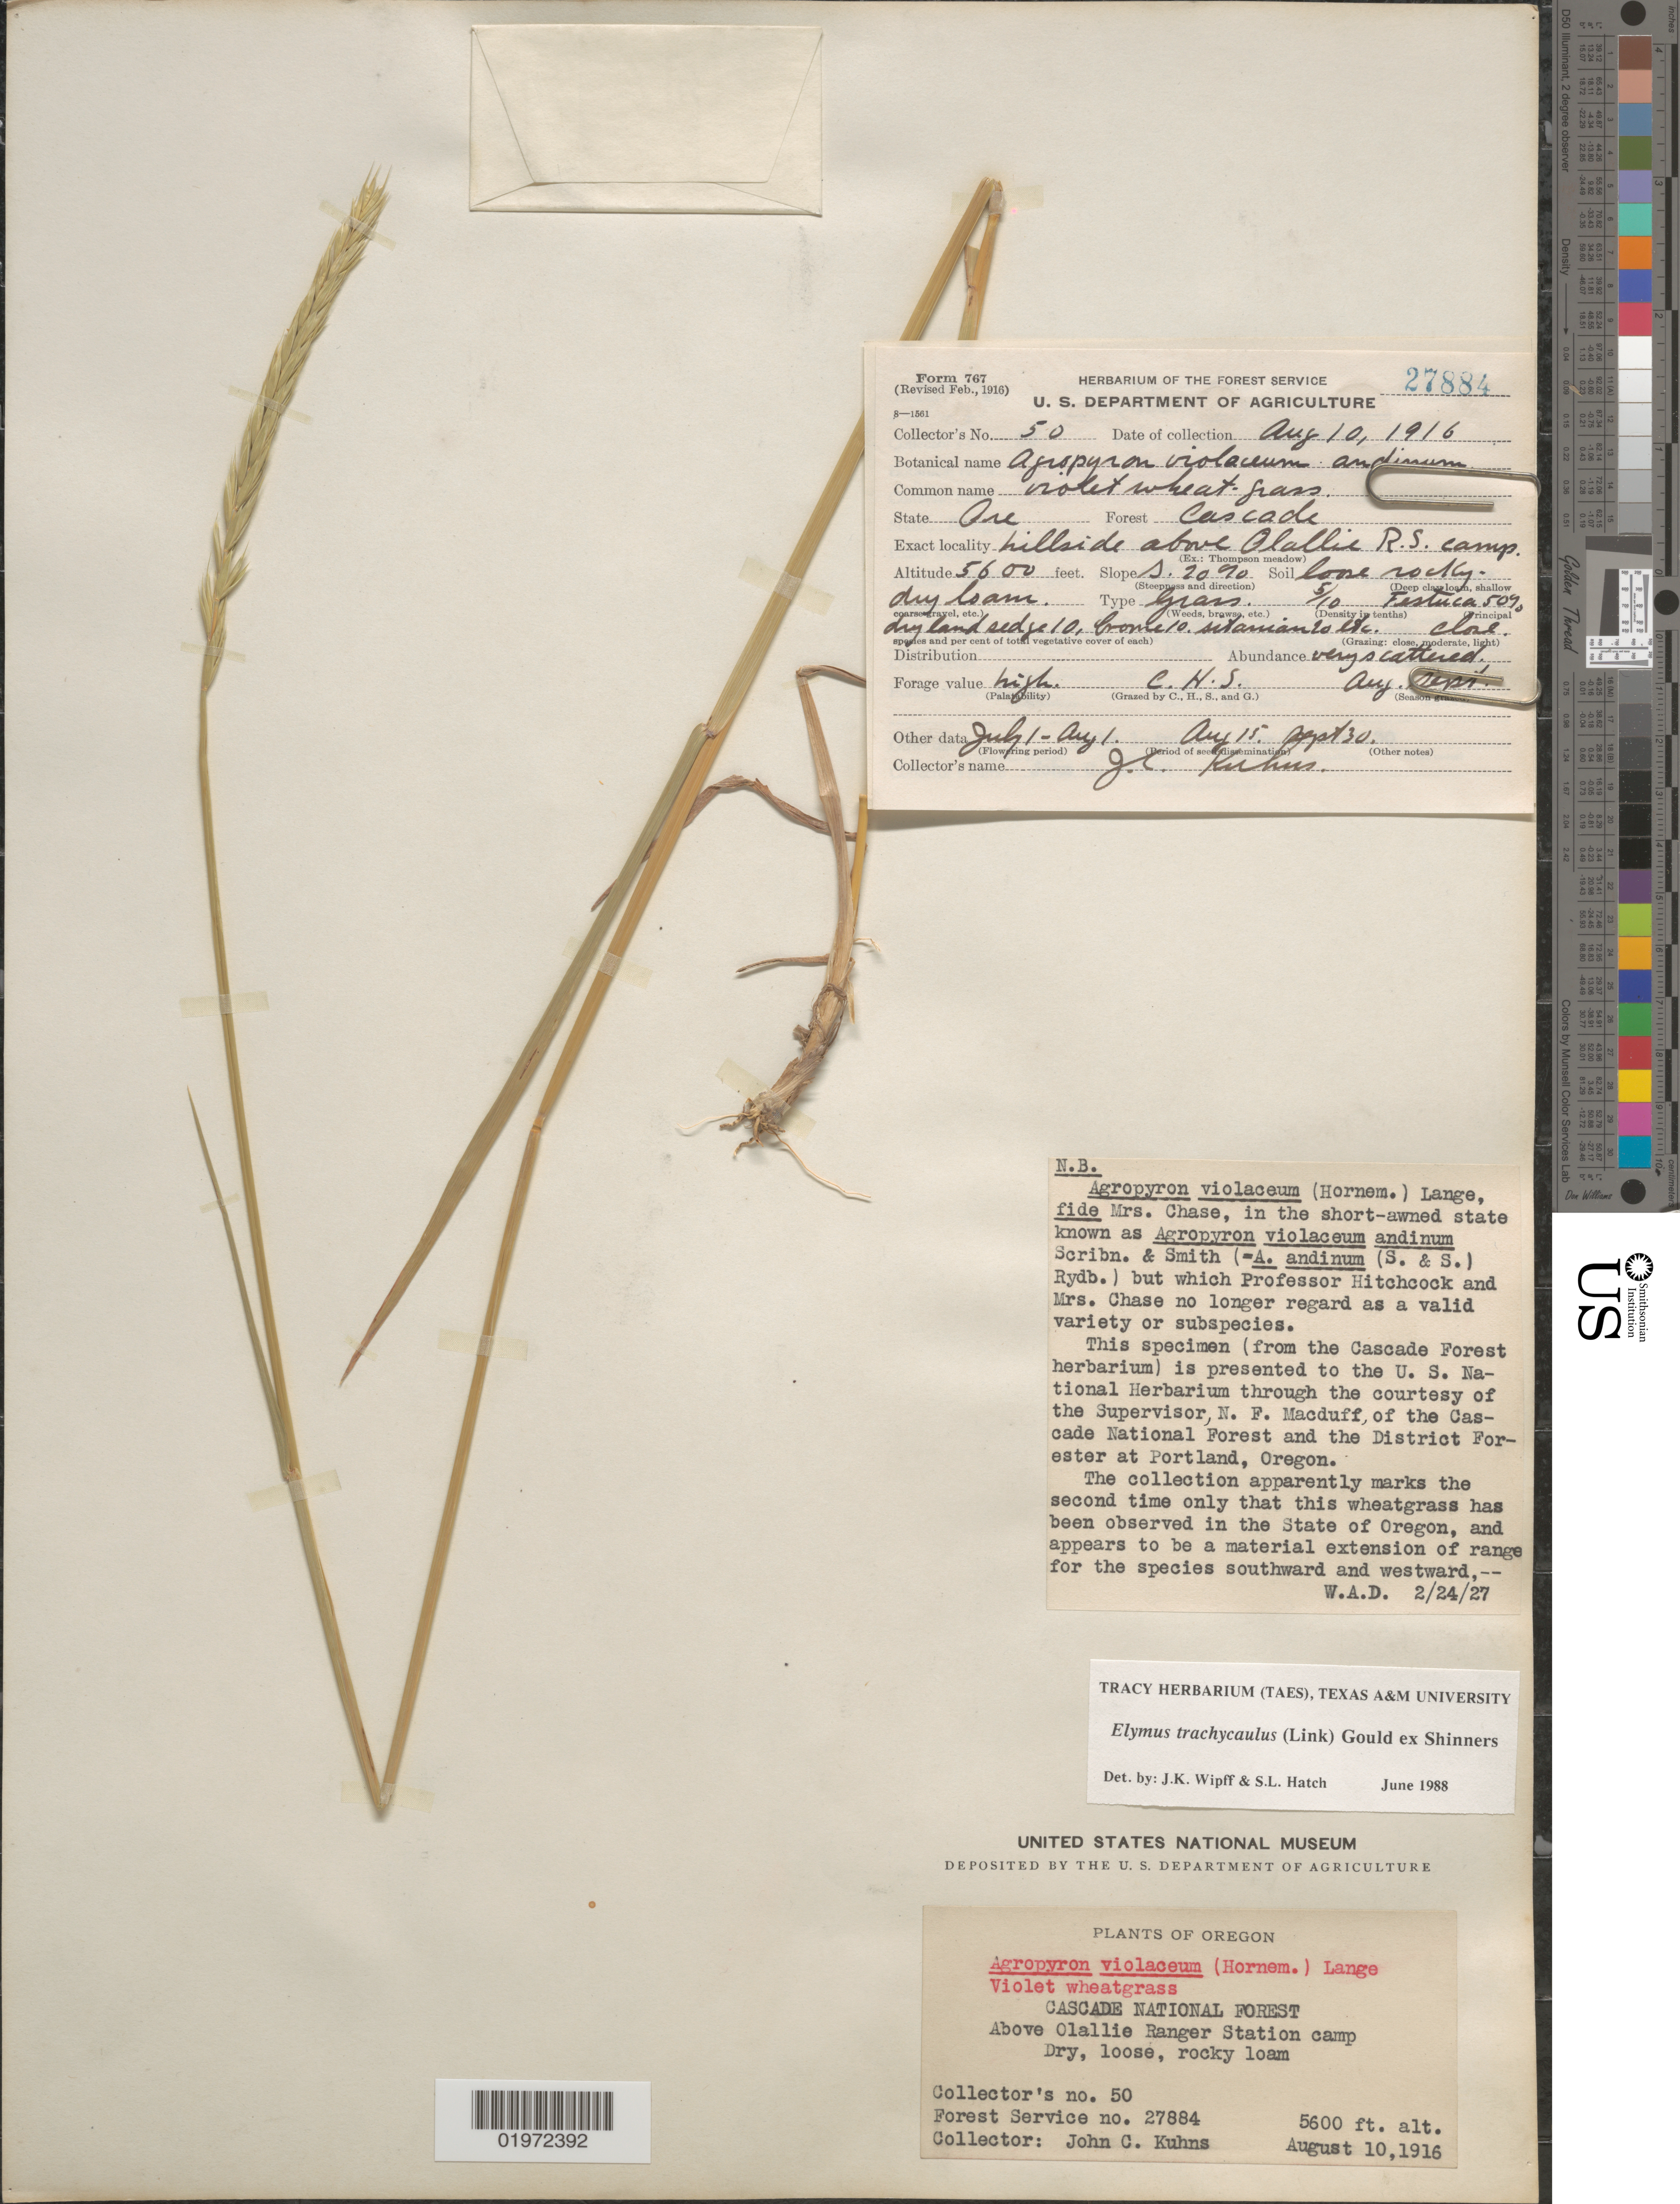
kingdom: Plantae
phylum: Tracheophyta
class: Liliopsida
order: Poales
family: Poaceae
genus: Elymus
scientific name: Elymus trachycaulus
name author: (Link) Gould ex Shinners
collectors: J. Kuhns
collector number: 50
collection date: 1916-08-10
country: United States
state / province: Oregon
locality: Cascade National Forest. Above Clallie Ranger Station camp. Dry, loose, rocky loam.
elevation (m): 1707